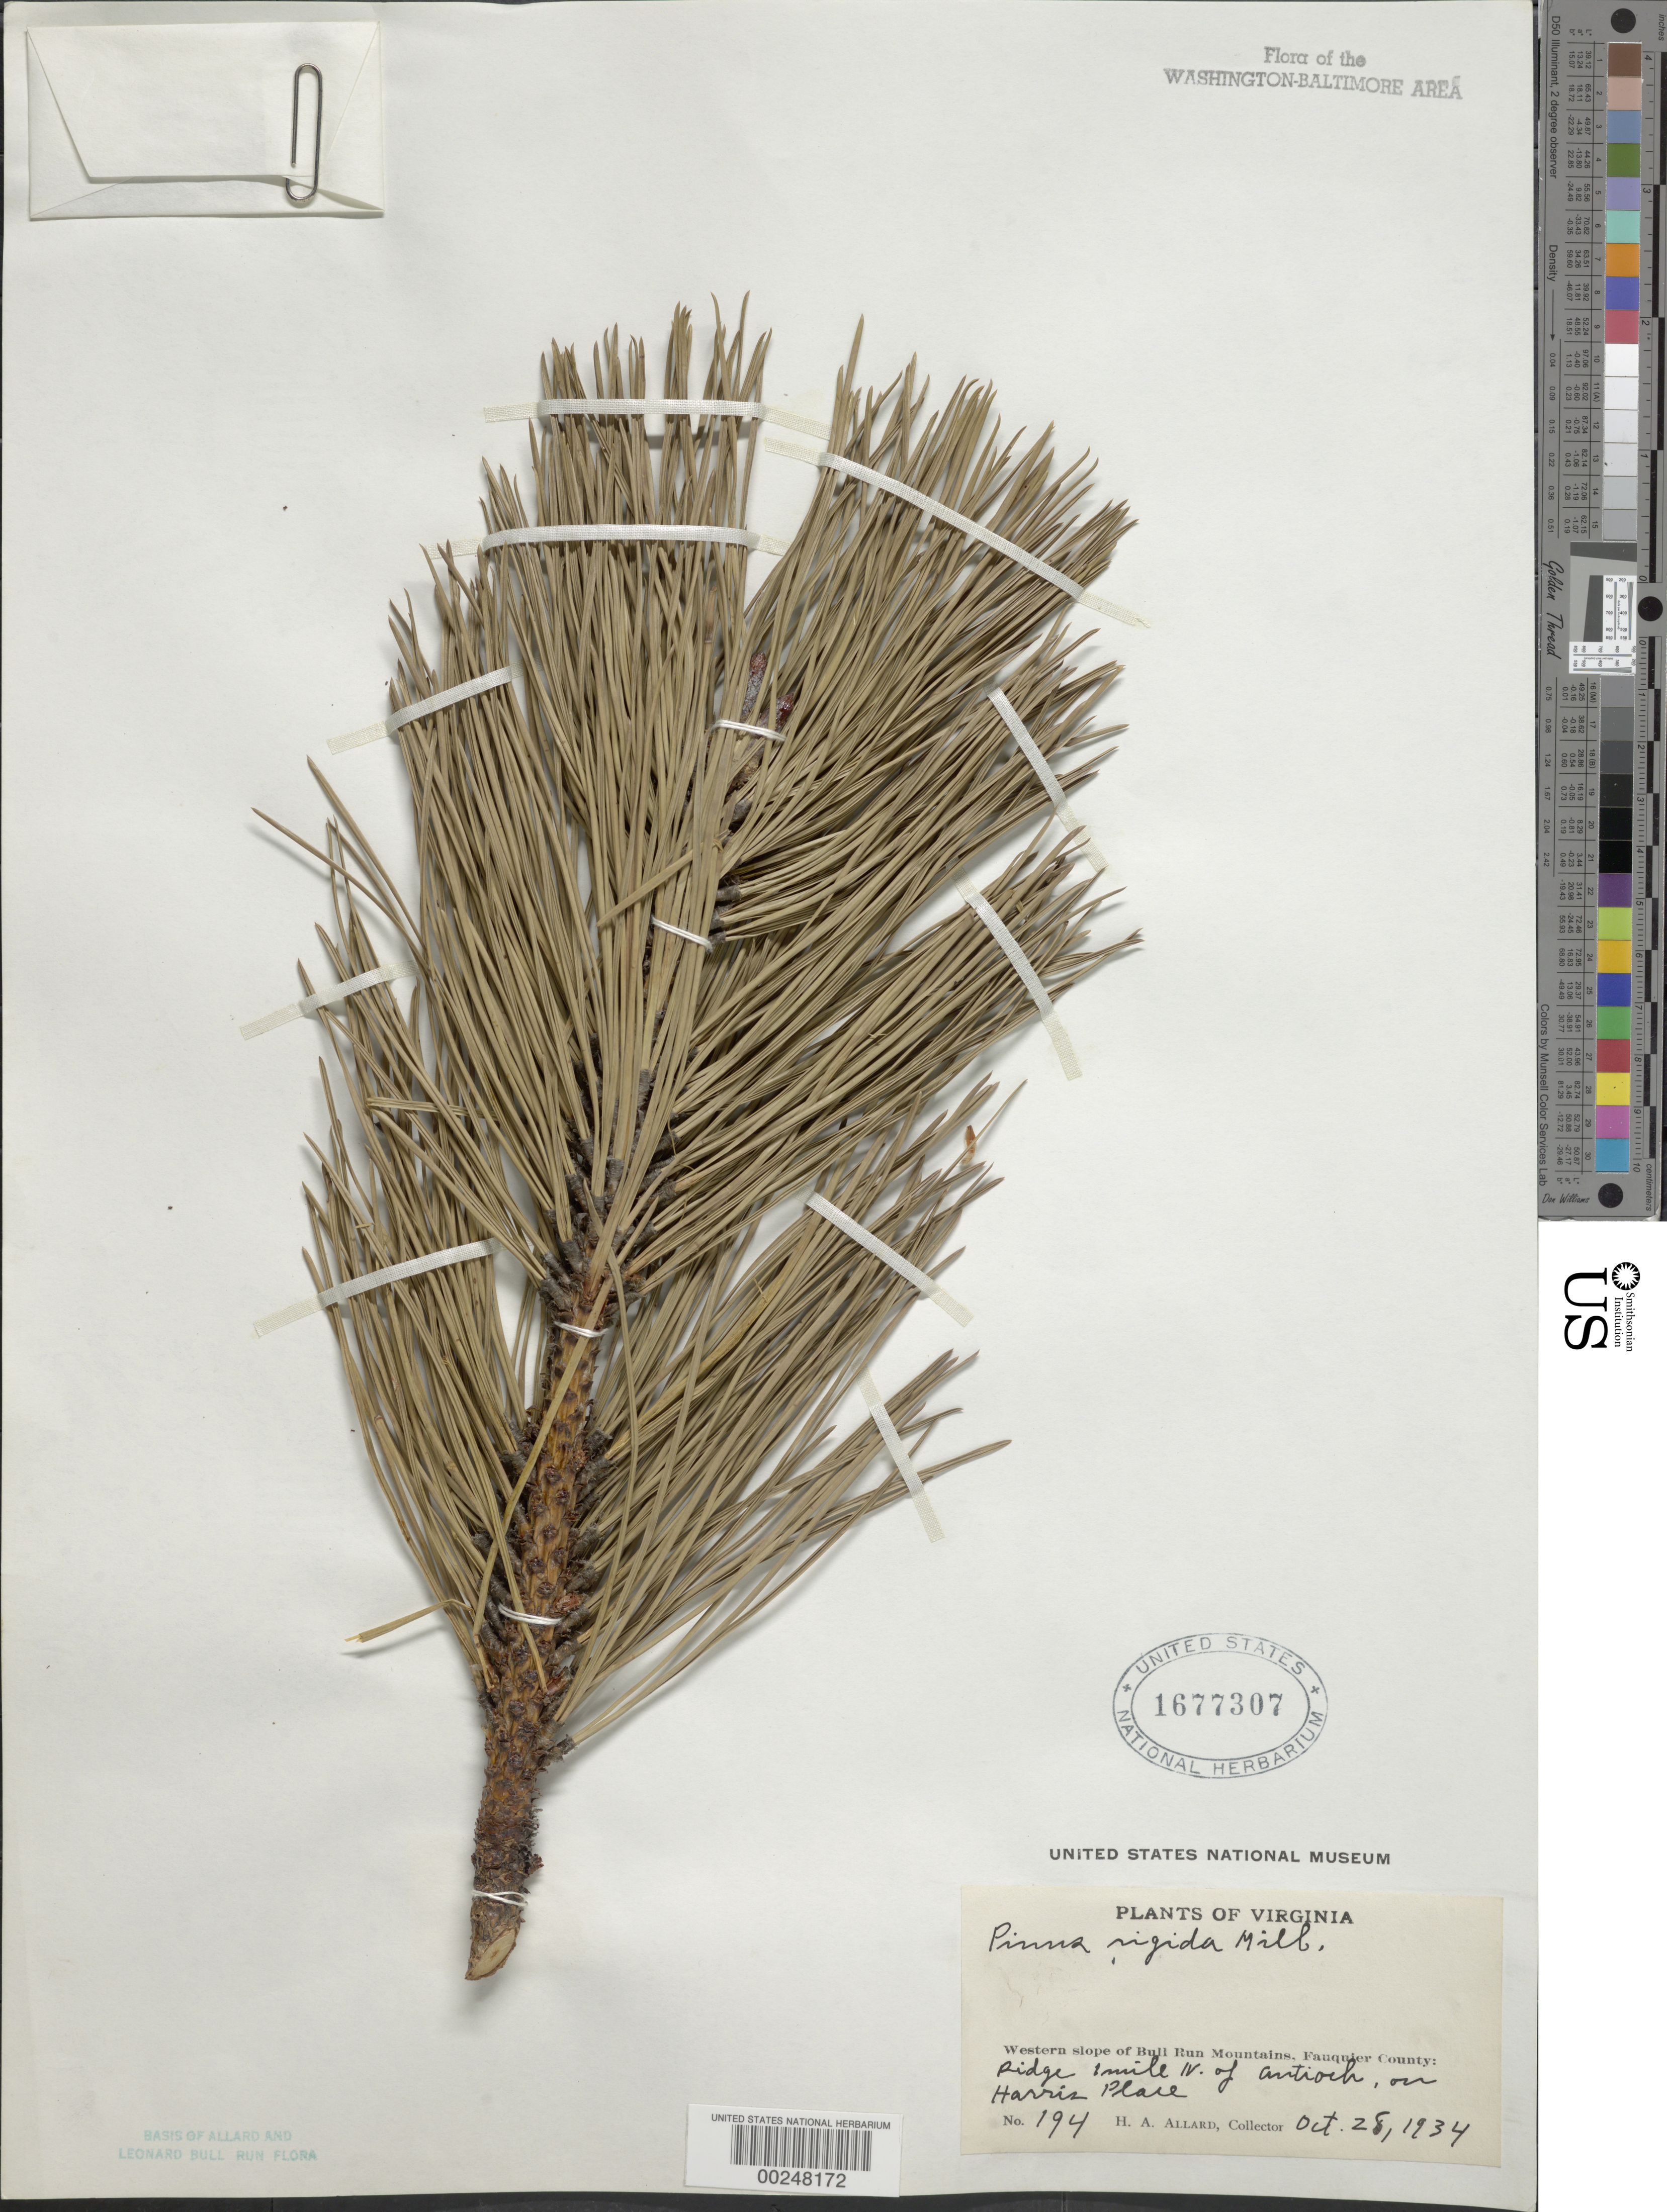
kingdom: Plantae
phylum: Tracheophyta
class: Pinopsida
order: Pinales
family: Pinaceae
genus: Pinus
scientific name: Pinus rigida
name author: Mill.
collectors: H. A. Allard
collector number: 194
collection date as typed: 28 Oct 1934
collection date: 1934-10-28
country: United States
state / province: Virginia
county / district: Fauquier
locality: North of Antioch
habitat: Ridge